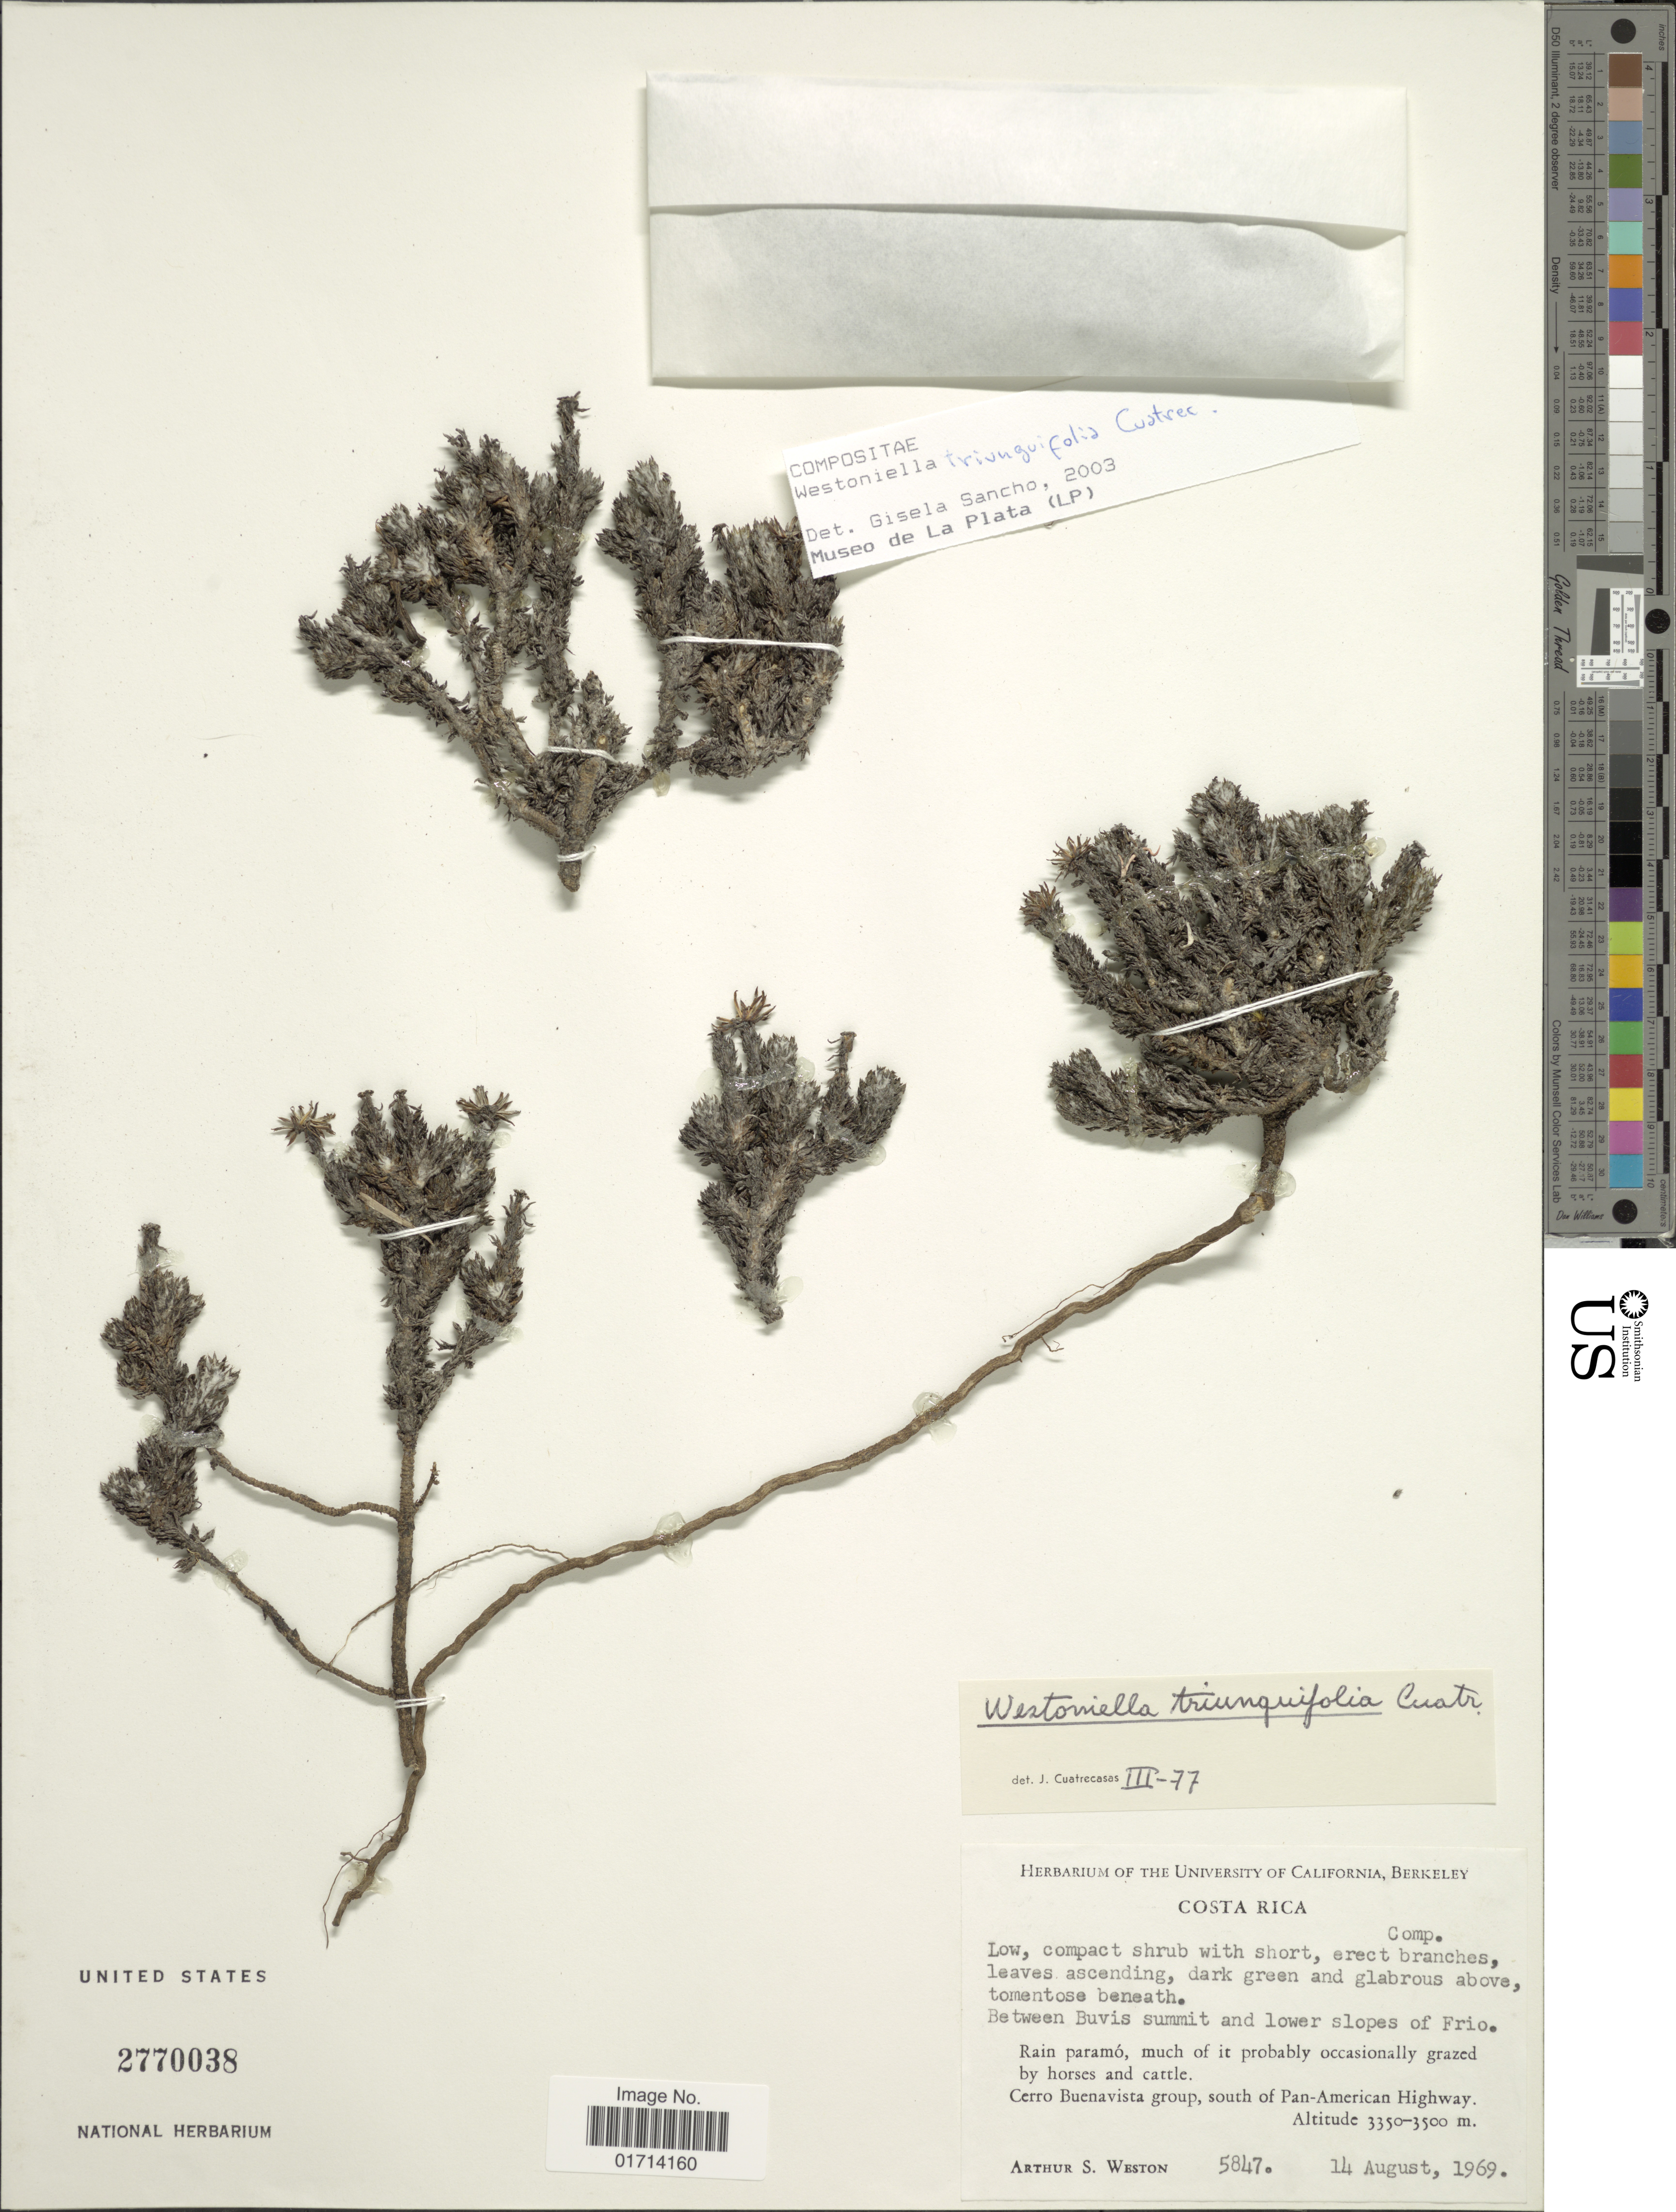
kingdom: Plantae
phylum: Tracheophyta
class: Magnoliopsida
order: Asterales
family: Asteraceae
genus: Westoniella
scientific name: Westoniella triunguifolia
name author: Cuatrec.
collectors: A. Weston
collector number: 5847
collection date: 1969-08-14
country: Costa Rica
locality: Between Buvis summit and lower slopes of Frio, Rain paramo, Cerro Buenavista group, South of Pan-American Highway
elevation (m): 3350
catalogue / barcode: US 2770038